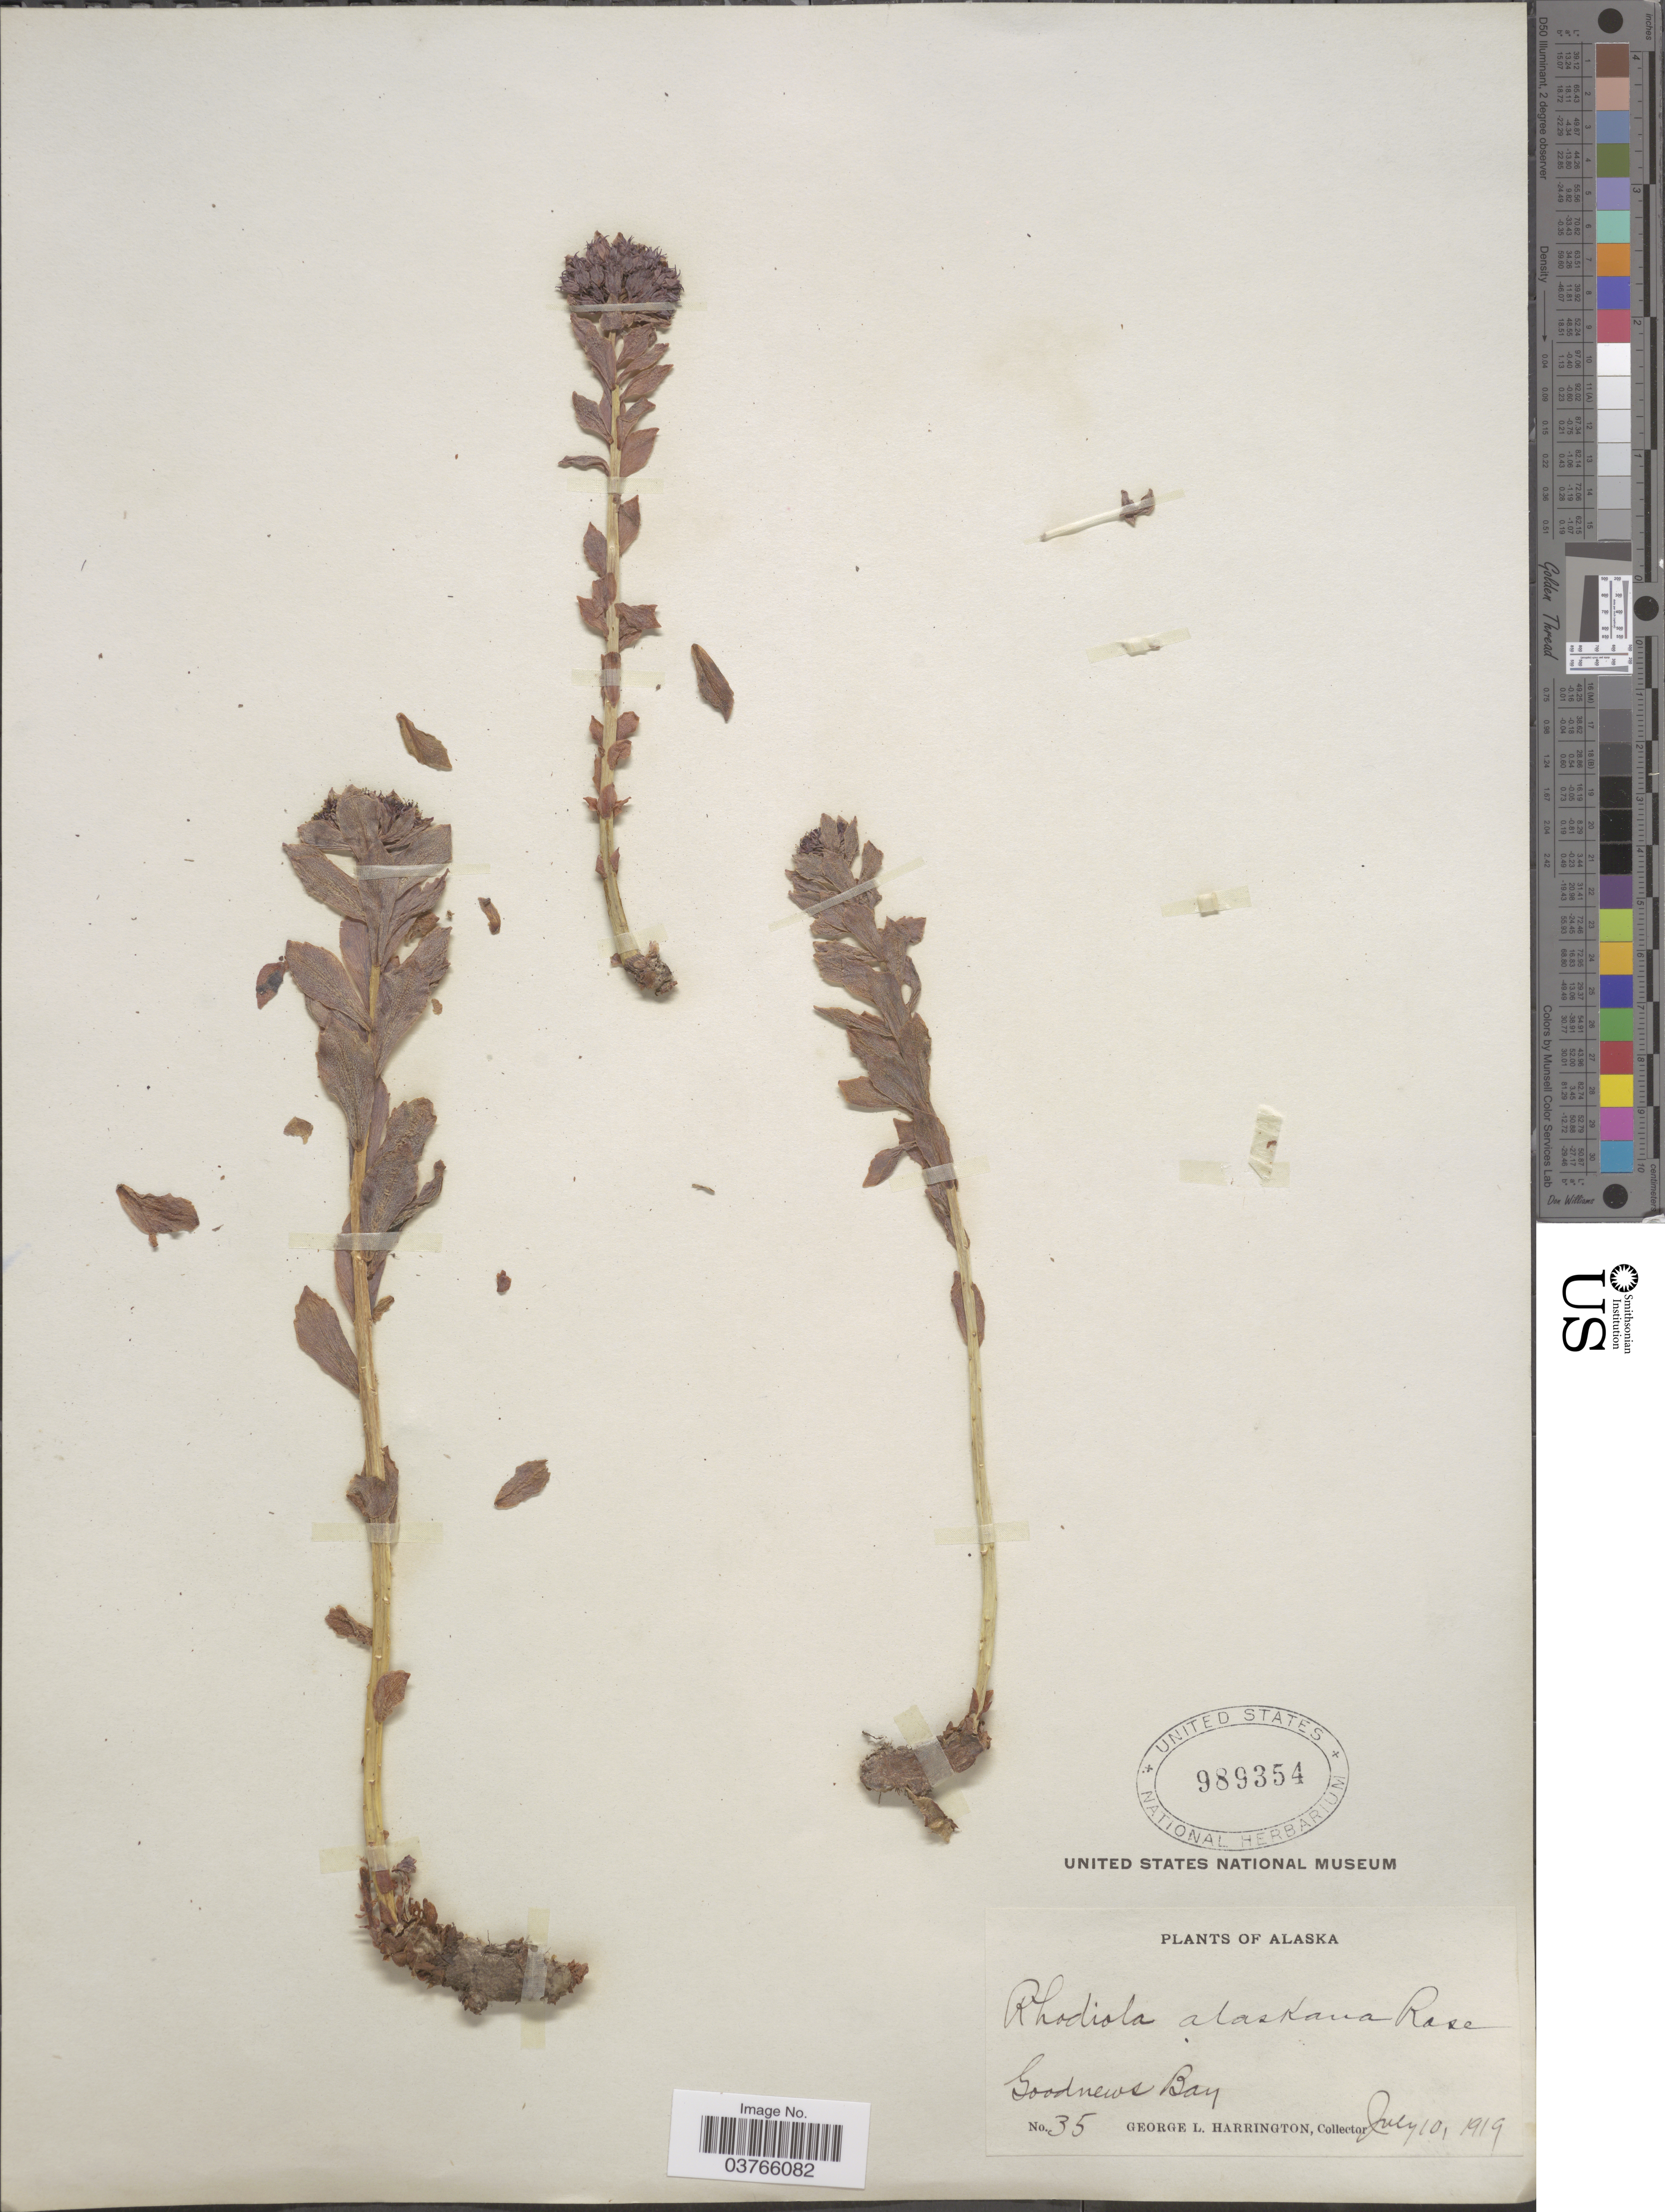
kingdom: Plantae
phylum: Tracheophyta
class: Magnoliopsida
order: Saxifragales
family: Crassulaceae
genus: Rhodiola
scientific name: Rhodiola integrifolia subsp. integrifolia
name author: Raf.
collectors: G. Harrington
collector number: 35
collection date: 1919-07-10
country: United States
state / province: Alaska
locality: Goodnews Bay.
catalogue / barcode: US 989354